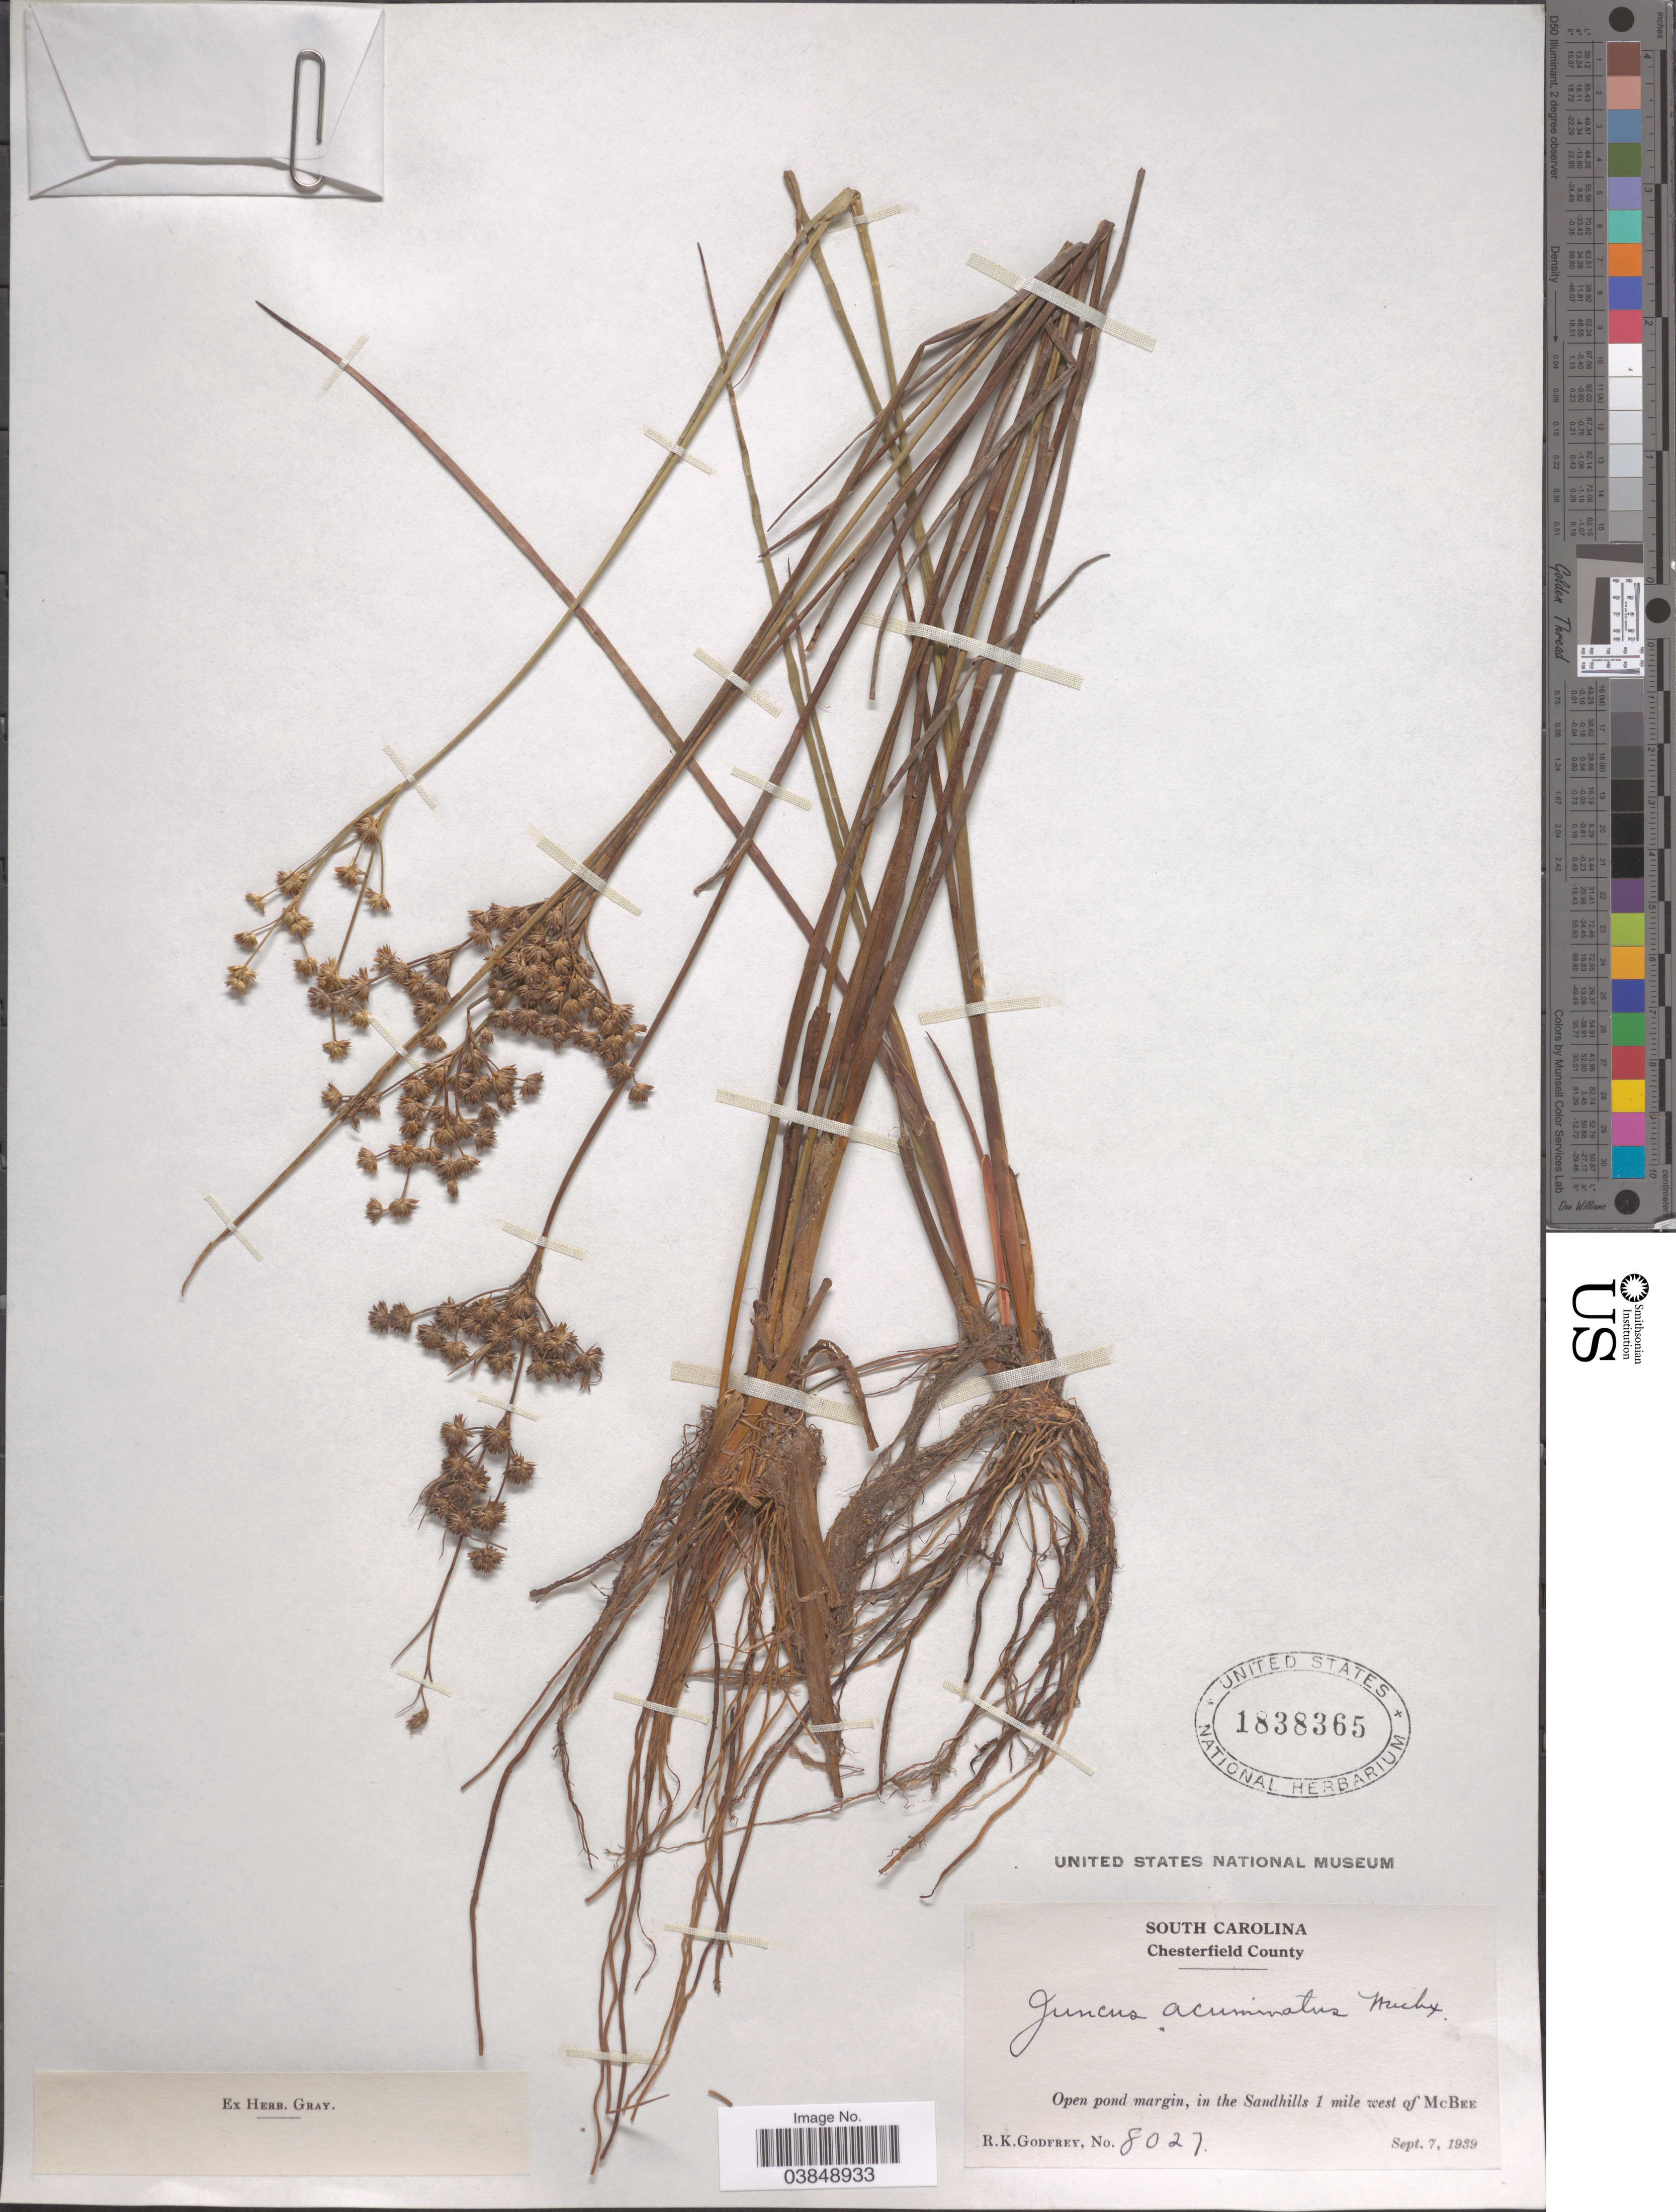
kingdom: Plantae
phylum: Tracheophyta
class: Liliopsida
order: Poales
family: Juncaceae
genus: Juncus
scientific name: Juncus acuminatus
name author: Michx.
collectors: R. K. Godfrey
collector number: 8027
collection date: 1939-09-07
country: United States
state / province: South Carolina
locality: Chesterfield County. In the sandhills 1 mile west of McBee.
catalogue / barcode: US 1838365